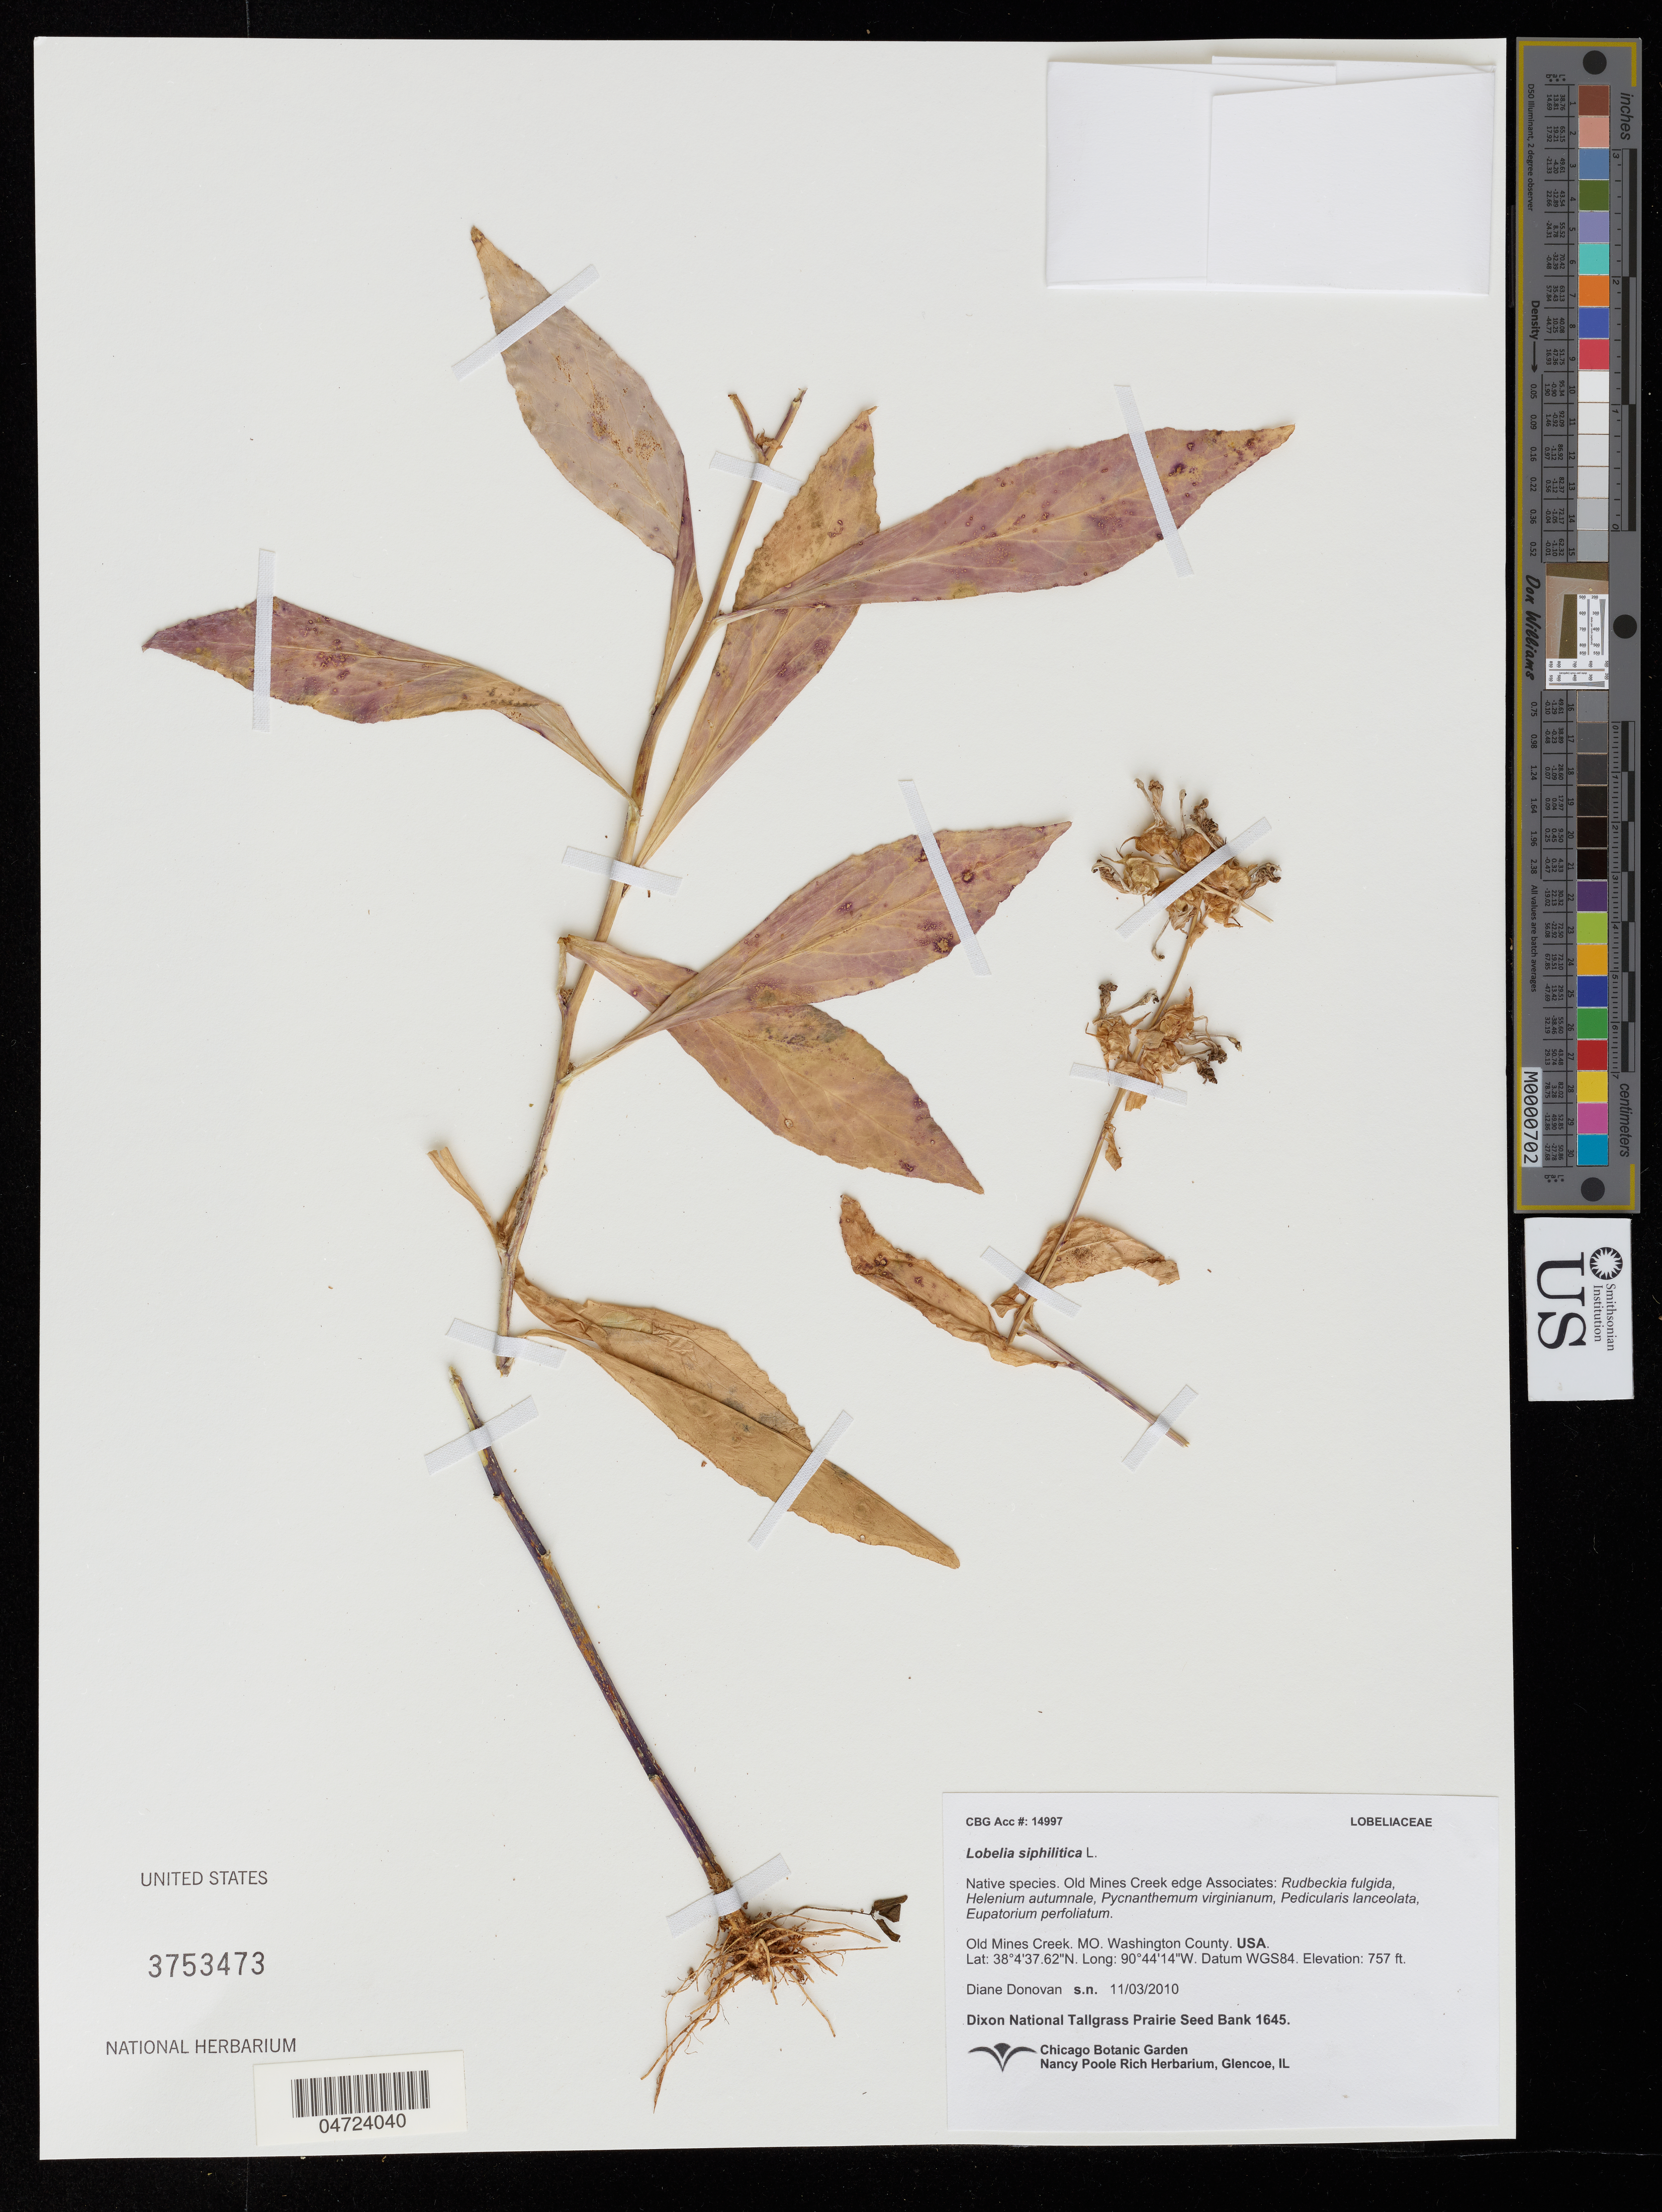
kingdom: Plantae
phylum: Tracheophyta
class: Magnoliopsida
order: Asterales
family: Campanulaceae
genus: Lobelia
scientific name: Lobelia siphilitica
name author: L.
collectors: D. Donovan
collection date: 2010-11-03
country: United States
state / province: Missouri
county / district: Washington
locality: Old Mines Creek. Washington County.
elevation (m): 231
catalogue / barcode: US 3753473